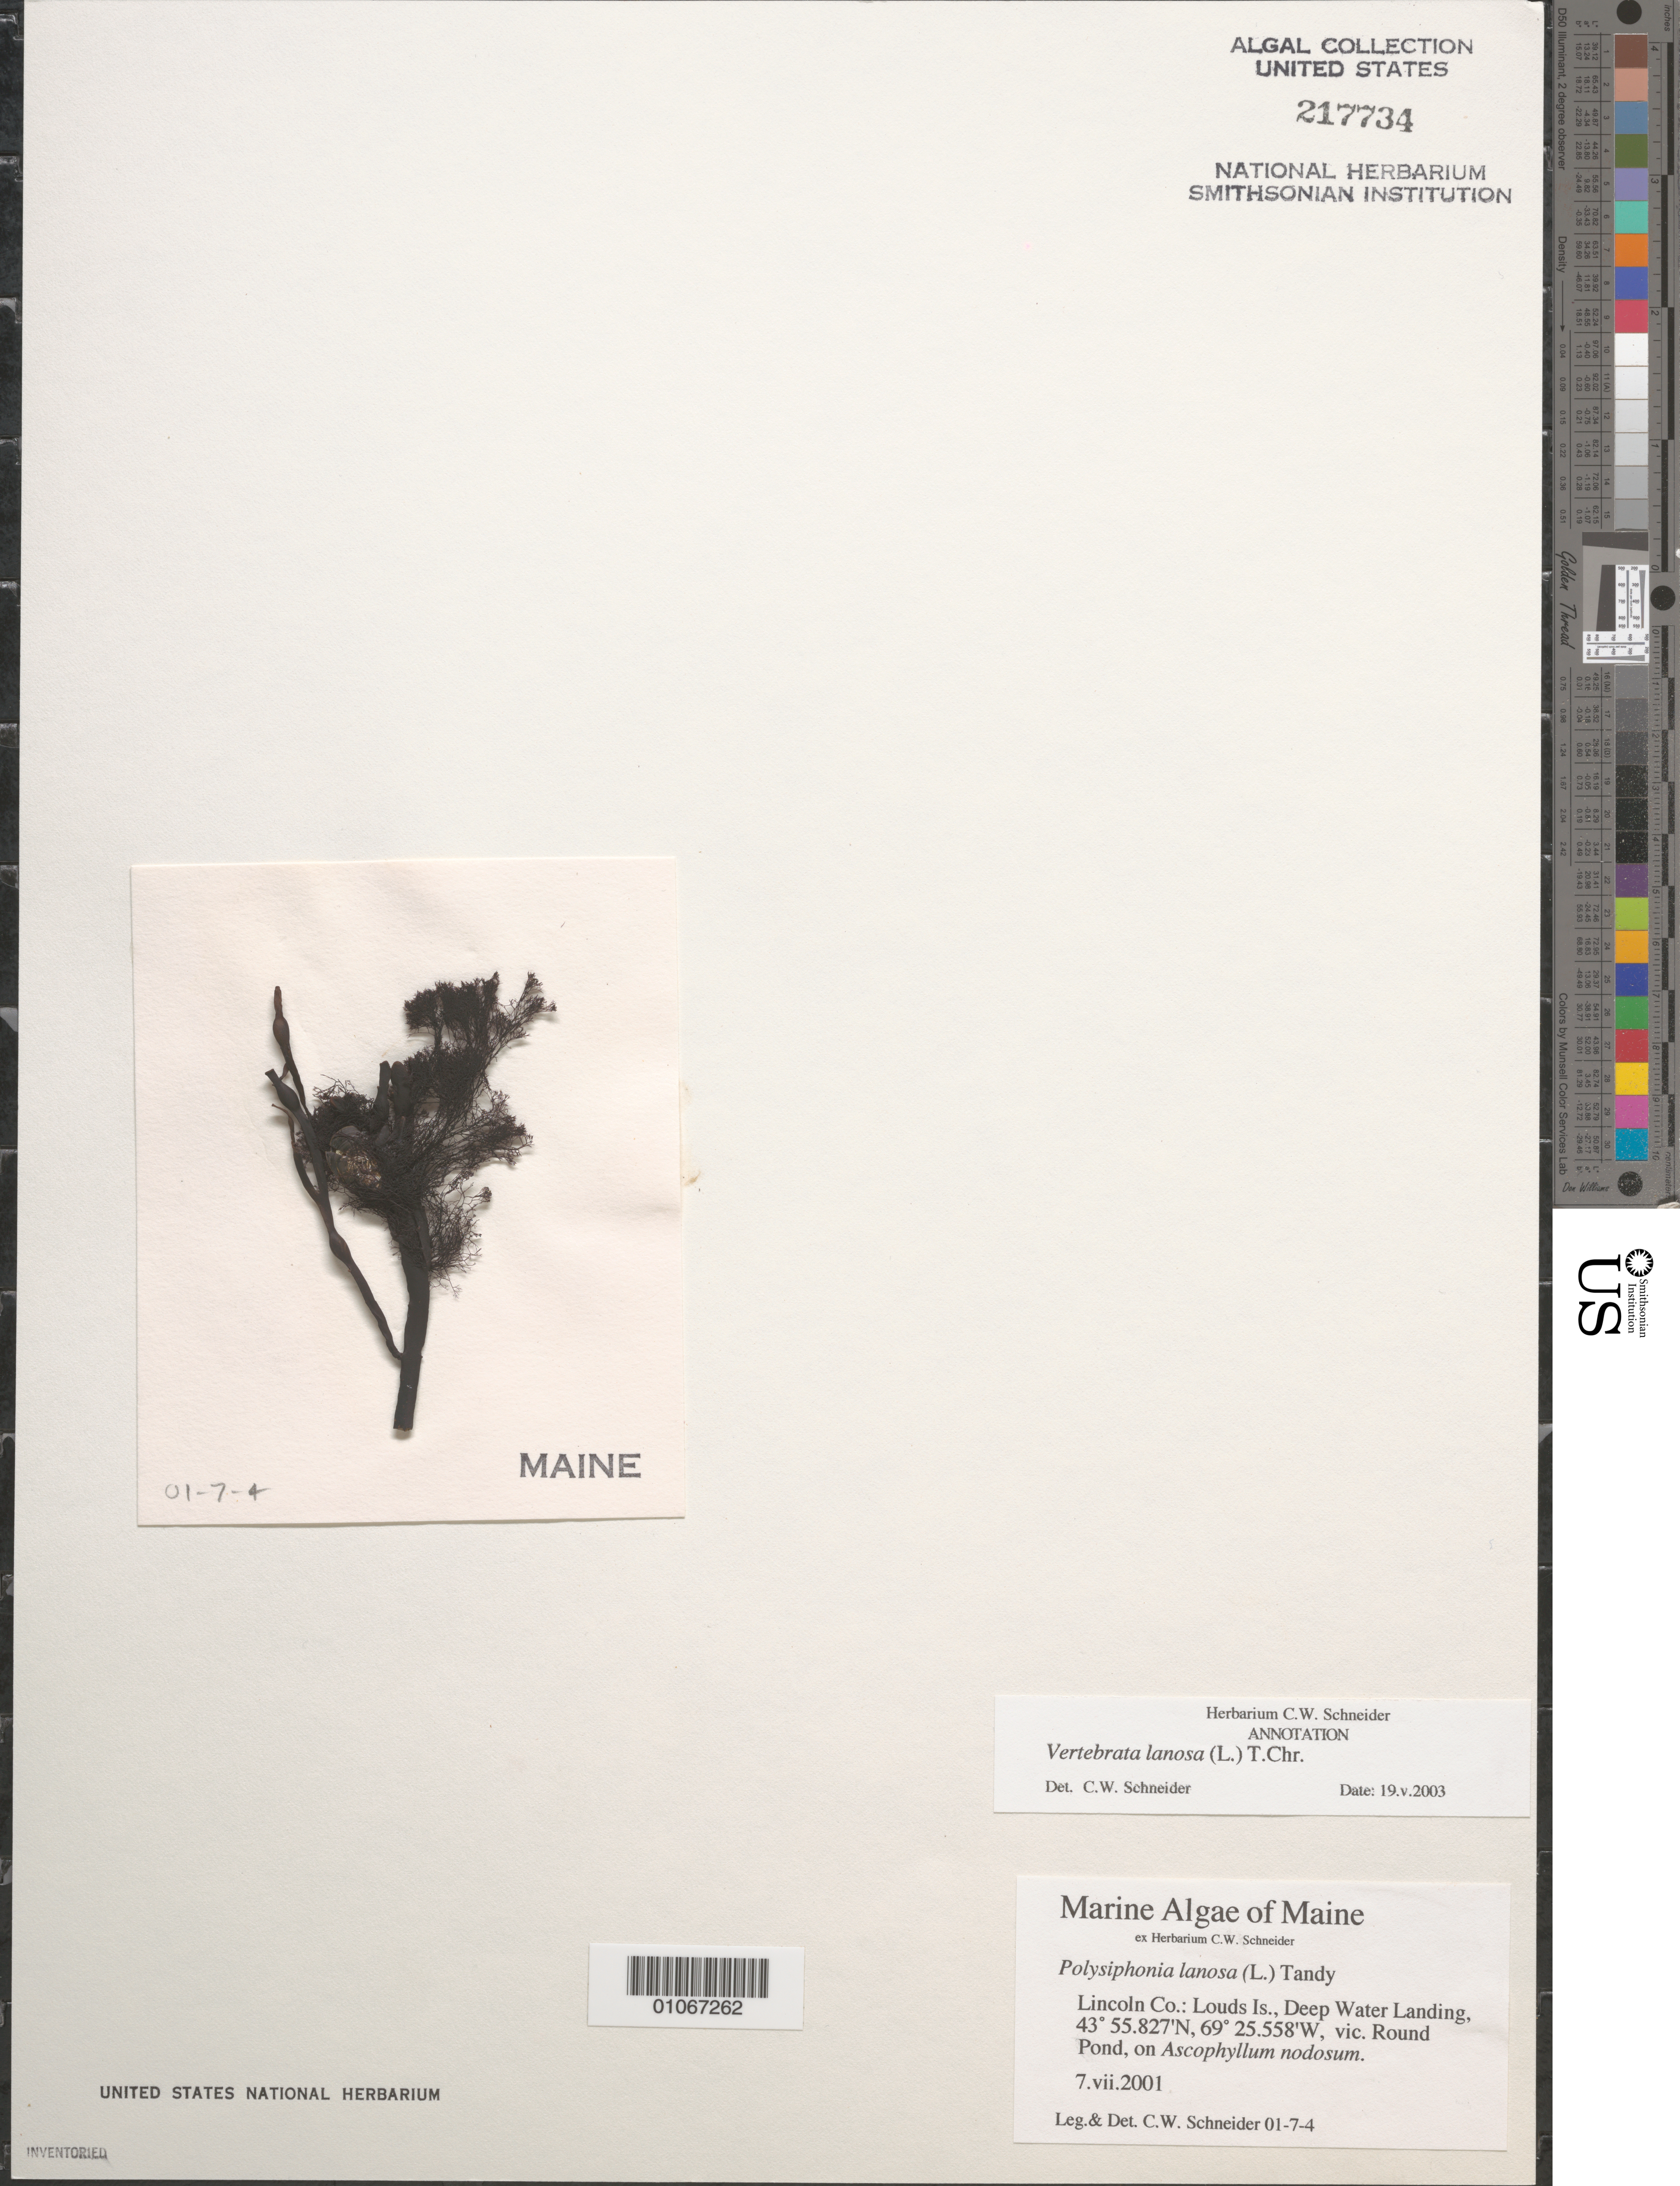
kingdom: Plantae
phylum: Rhodophyta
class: Florideophyceae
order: Ceramiales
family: Rhodomelaceae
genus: Vertebrata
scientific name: Vertebrata lanosa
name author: (L.) T.A. Chr.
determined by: Schneider, C. W.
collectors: C. W. Schneider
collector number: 01-7-4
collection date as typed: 07 Jul 2001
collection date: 2001-07-07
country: United States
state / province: Maine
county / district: Lincoln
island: Louds Island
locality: Deep Water Landing, vicinity of Round Pond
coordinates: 43 55.827'N, 69 25.558'W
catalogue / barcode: US 217734